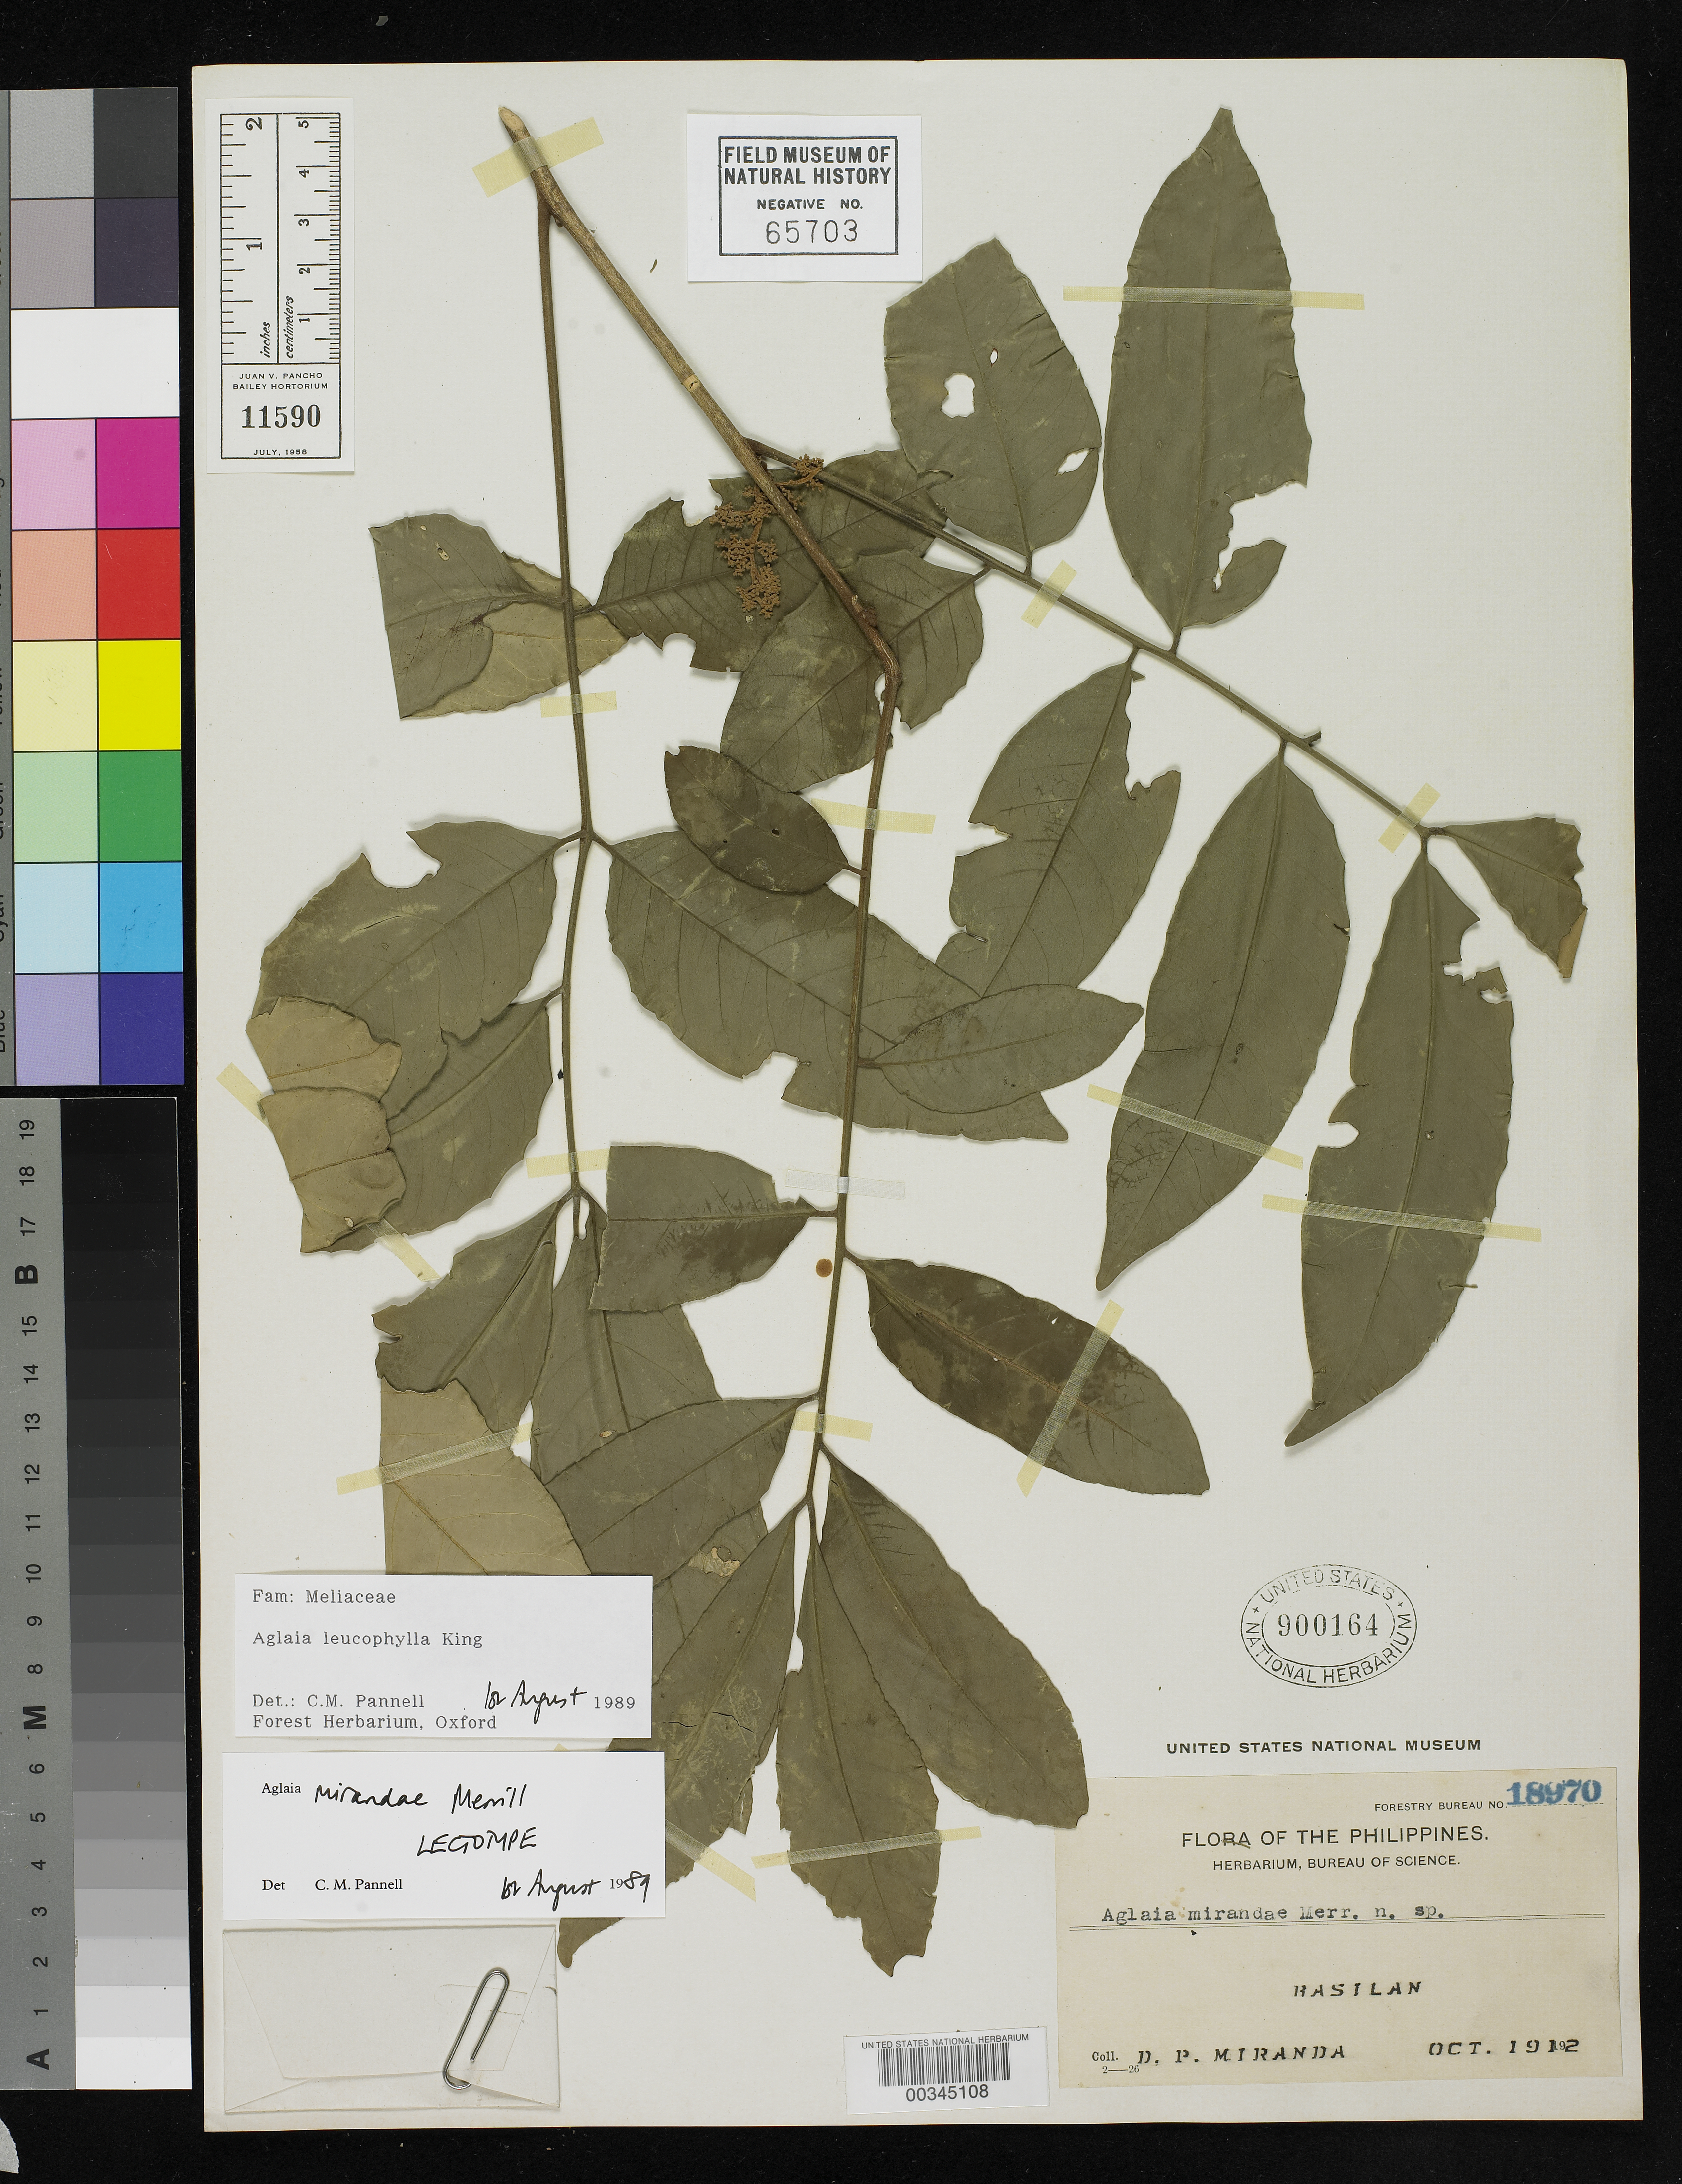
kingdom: Plantae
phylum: Tracheophyta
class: Magnoliopsida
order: Sapindales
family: Meliaceae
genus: Aglaia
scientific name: Aglaia mirandae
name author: Merr.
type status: Lectotype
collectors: D. P. Miranda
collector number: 18970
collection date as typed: Oct 1912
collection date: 1912-10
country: Philippines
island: Basilan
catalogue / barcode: US 900164